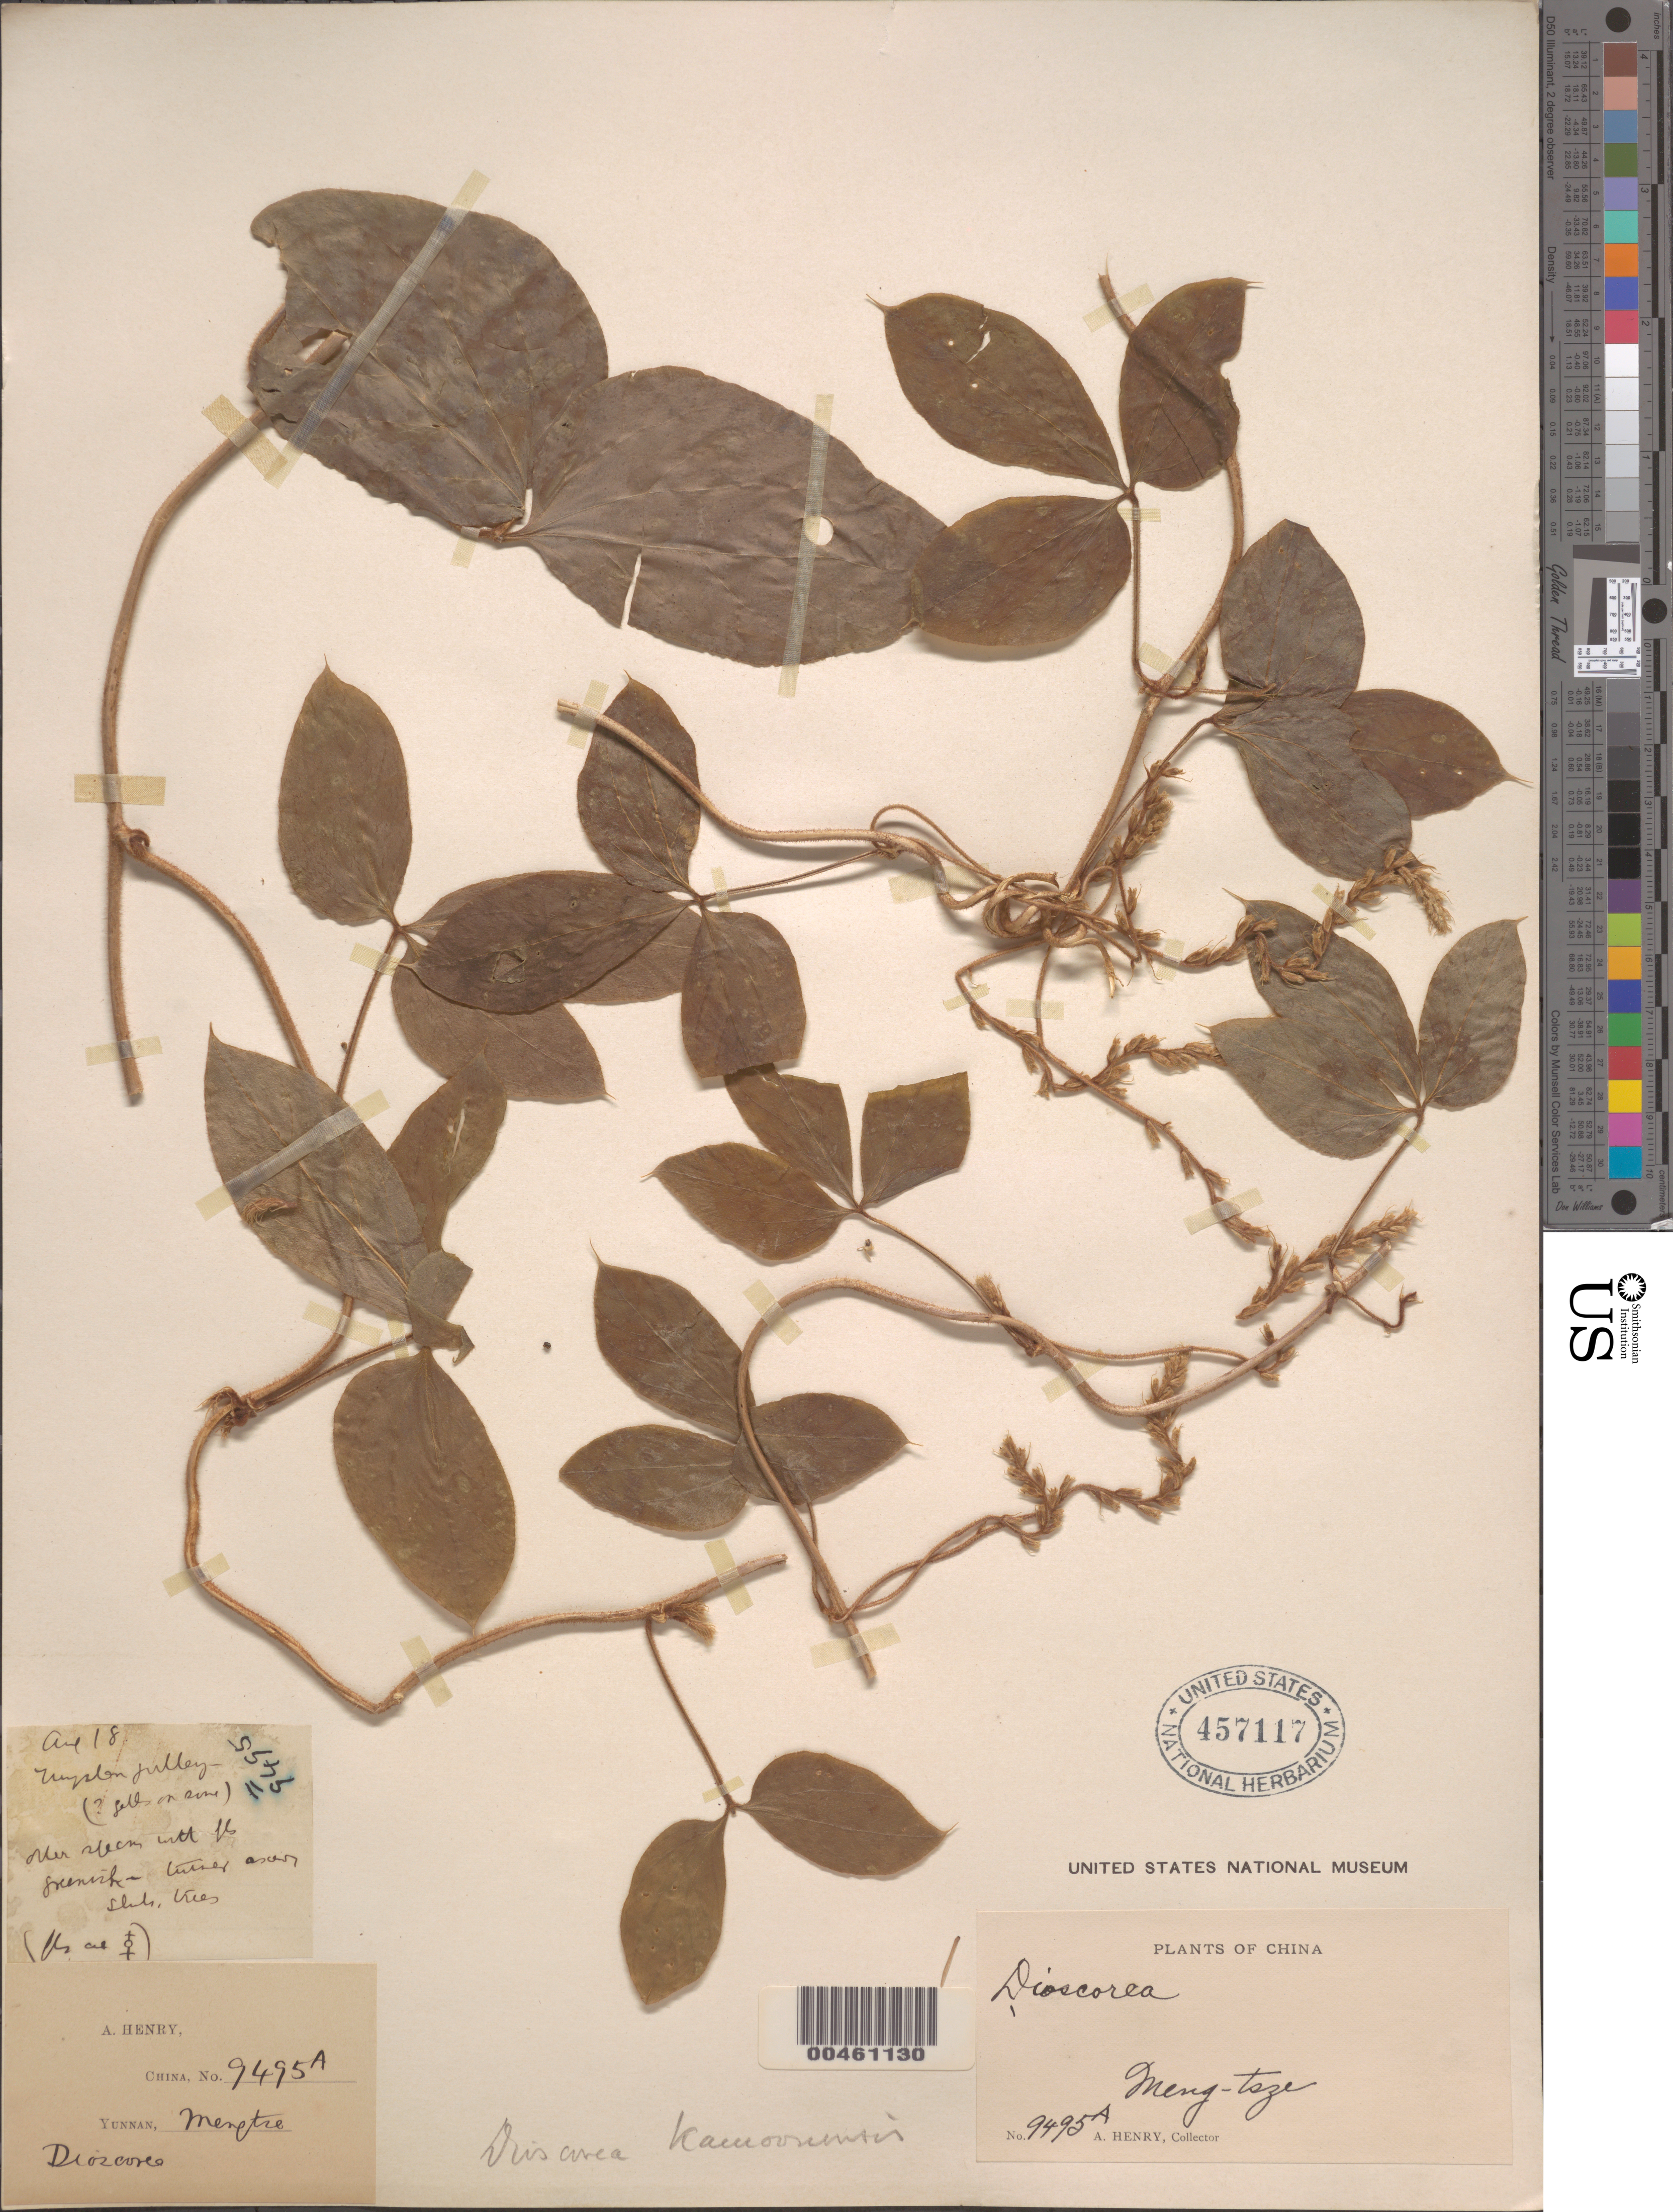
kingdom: Plantae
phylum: Tracheophyta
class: Liliopsida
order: Dioscoreales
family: Dioscoreaceae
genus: Dioscorea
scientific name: Dioscorea kamoonensis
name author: Kunth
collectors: A. Henry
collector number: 9495 A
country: China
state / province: Yunnan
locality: Meng-tsze District (?)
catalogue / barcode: US 457117